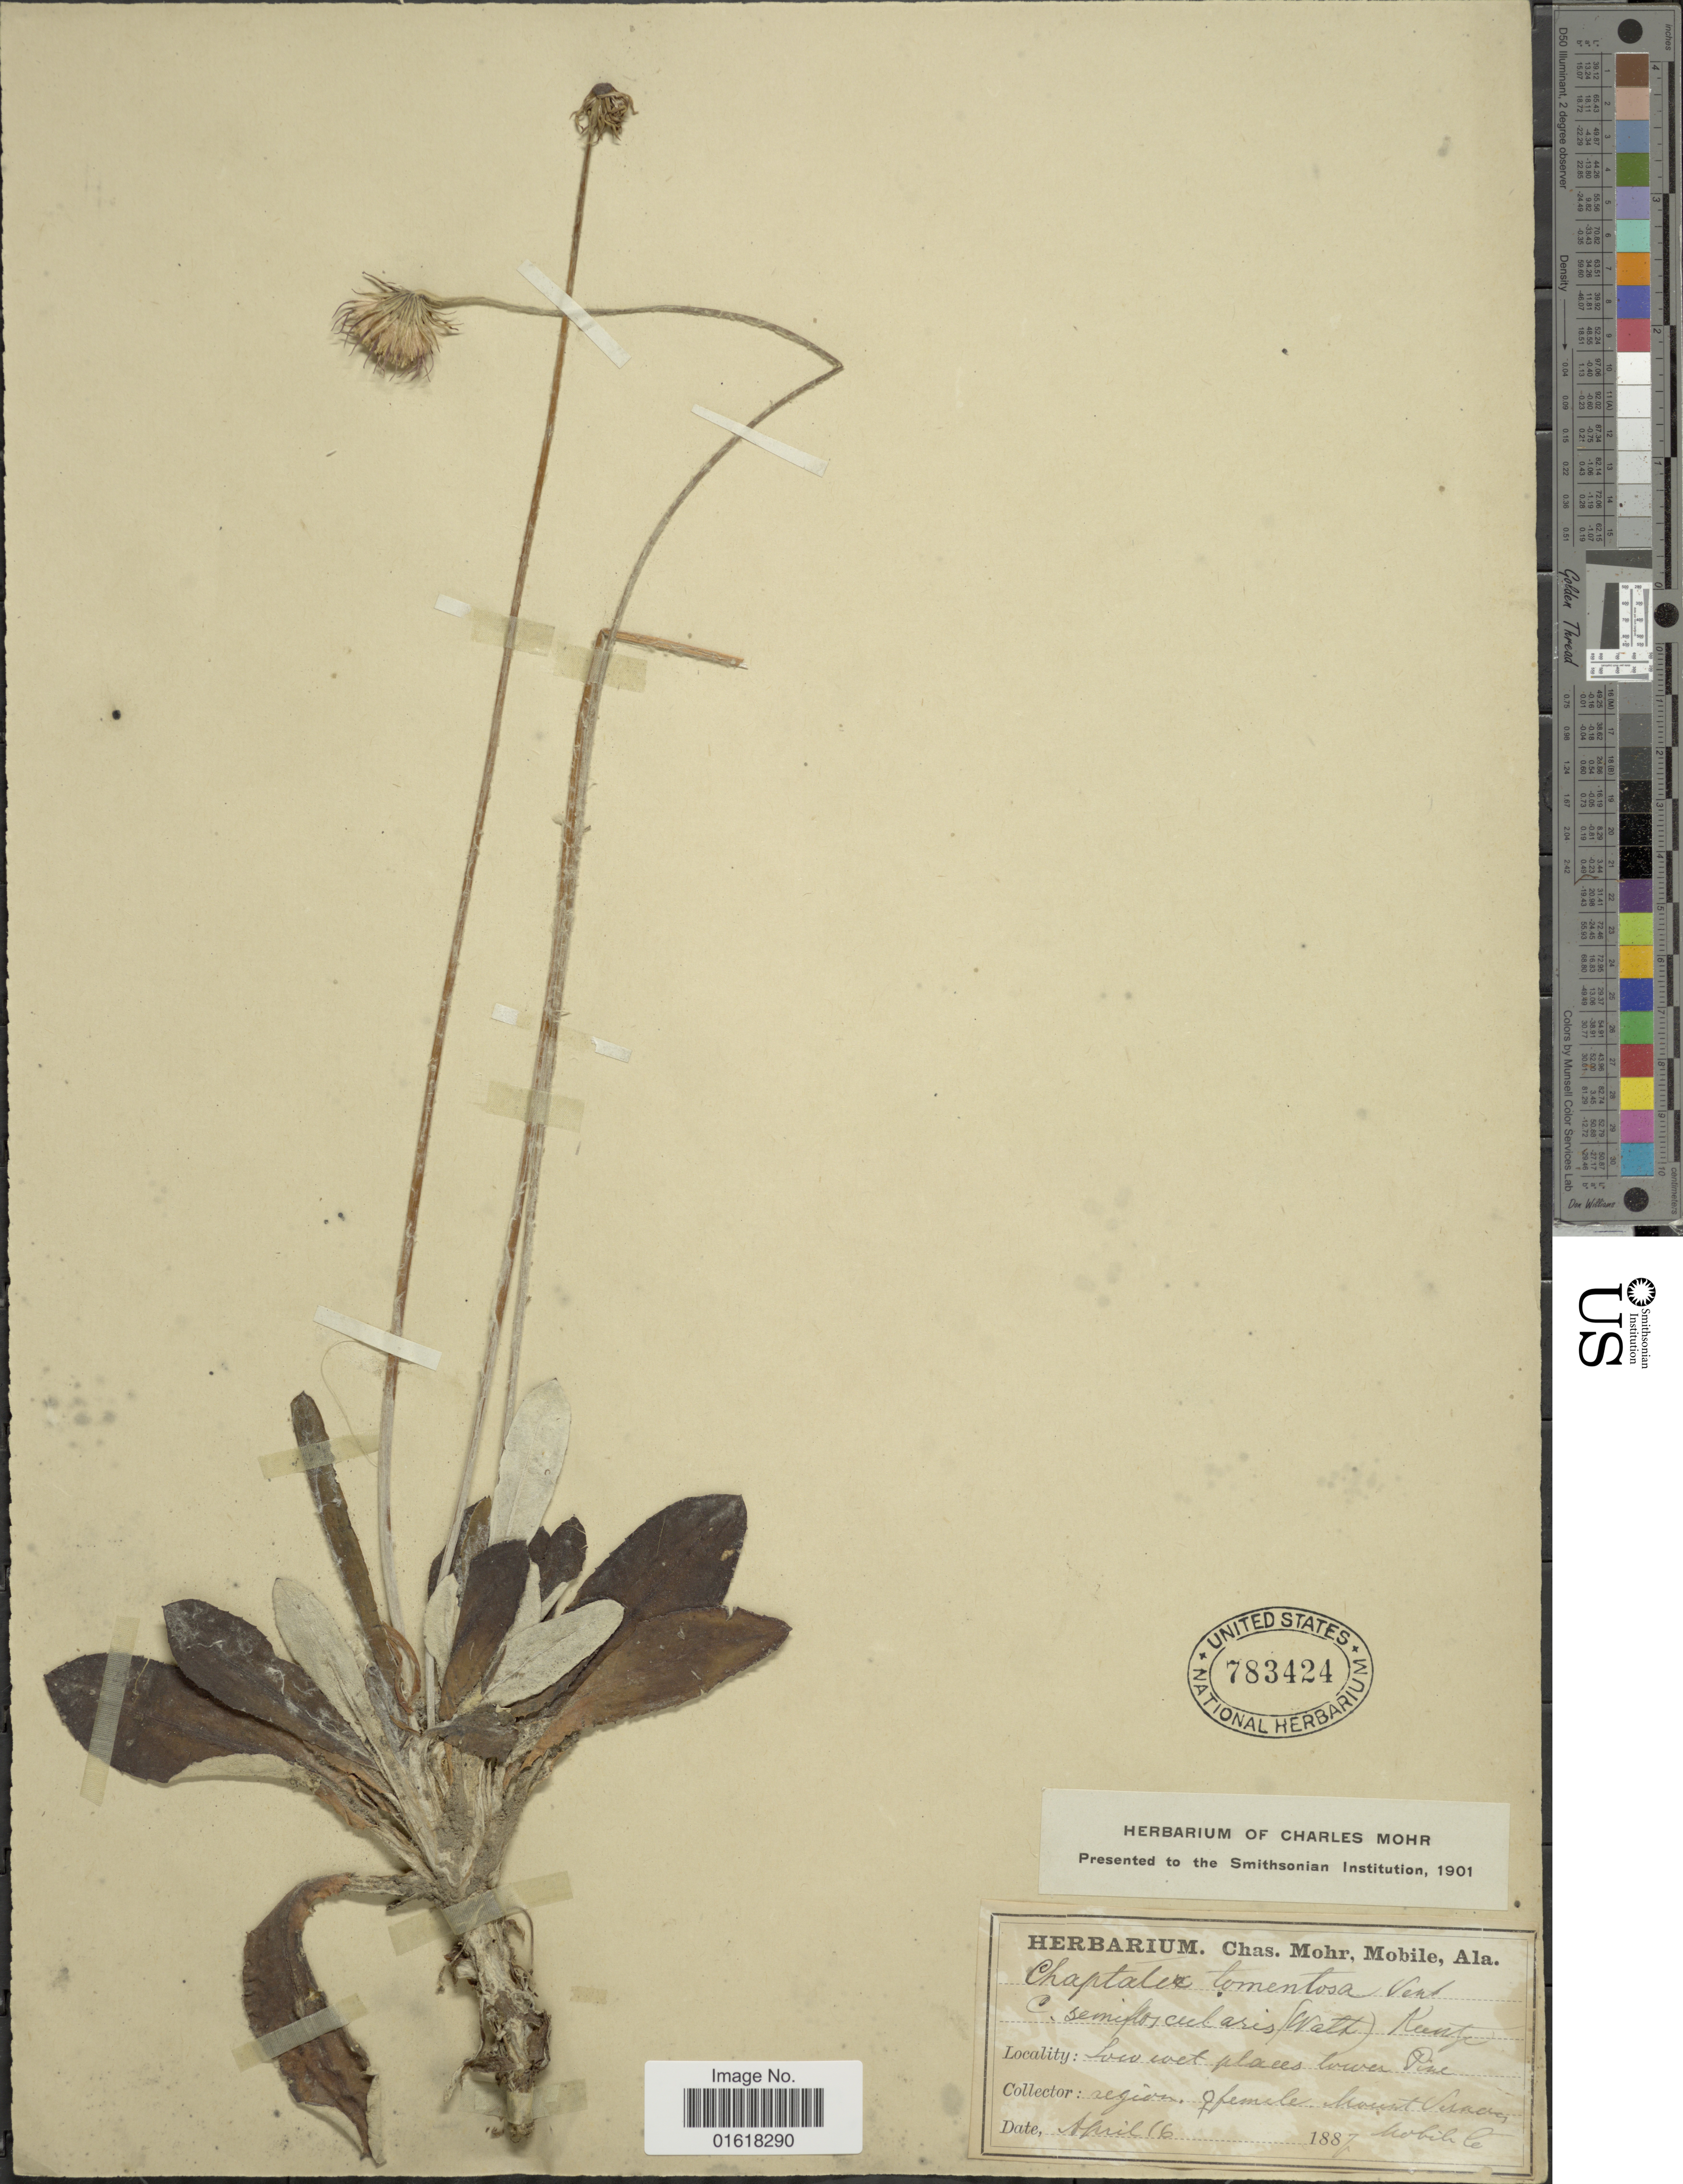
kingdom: Plantae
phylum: Tracheophyta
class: Magnoliopsida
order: Asterales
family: Asteraceae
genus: Chaptalia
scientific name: Chaptalia tomentosa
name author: Vent.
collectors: ex herb. Charles Mohr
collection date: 1887-04-16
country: United States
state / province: Alabama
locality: Mount Sinai. Mobile Co.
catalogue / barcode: US 783424